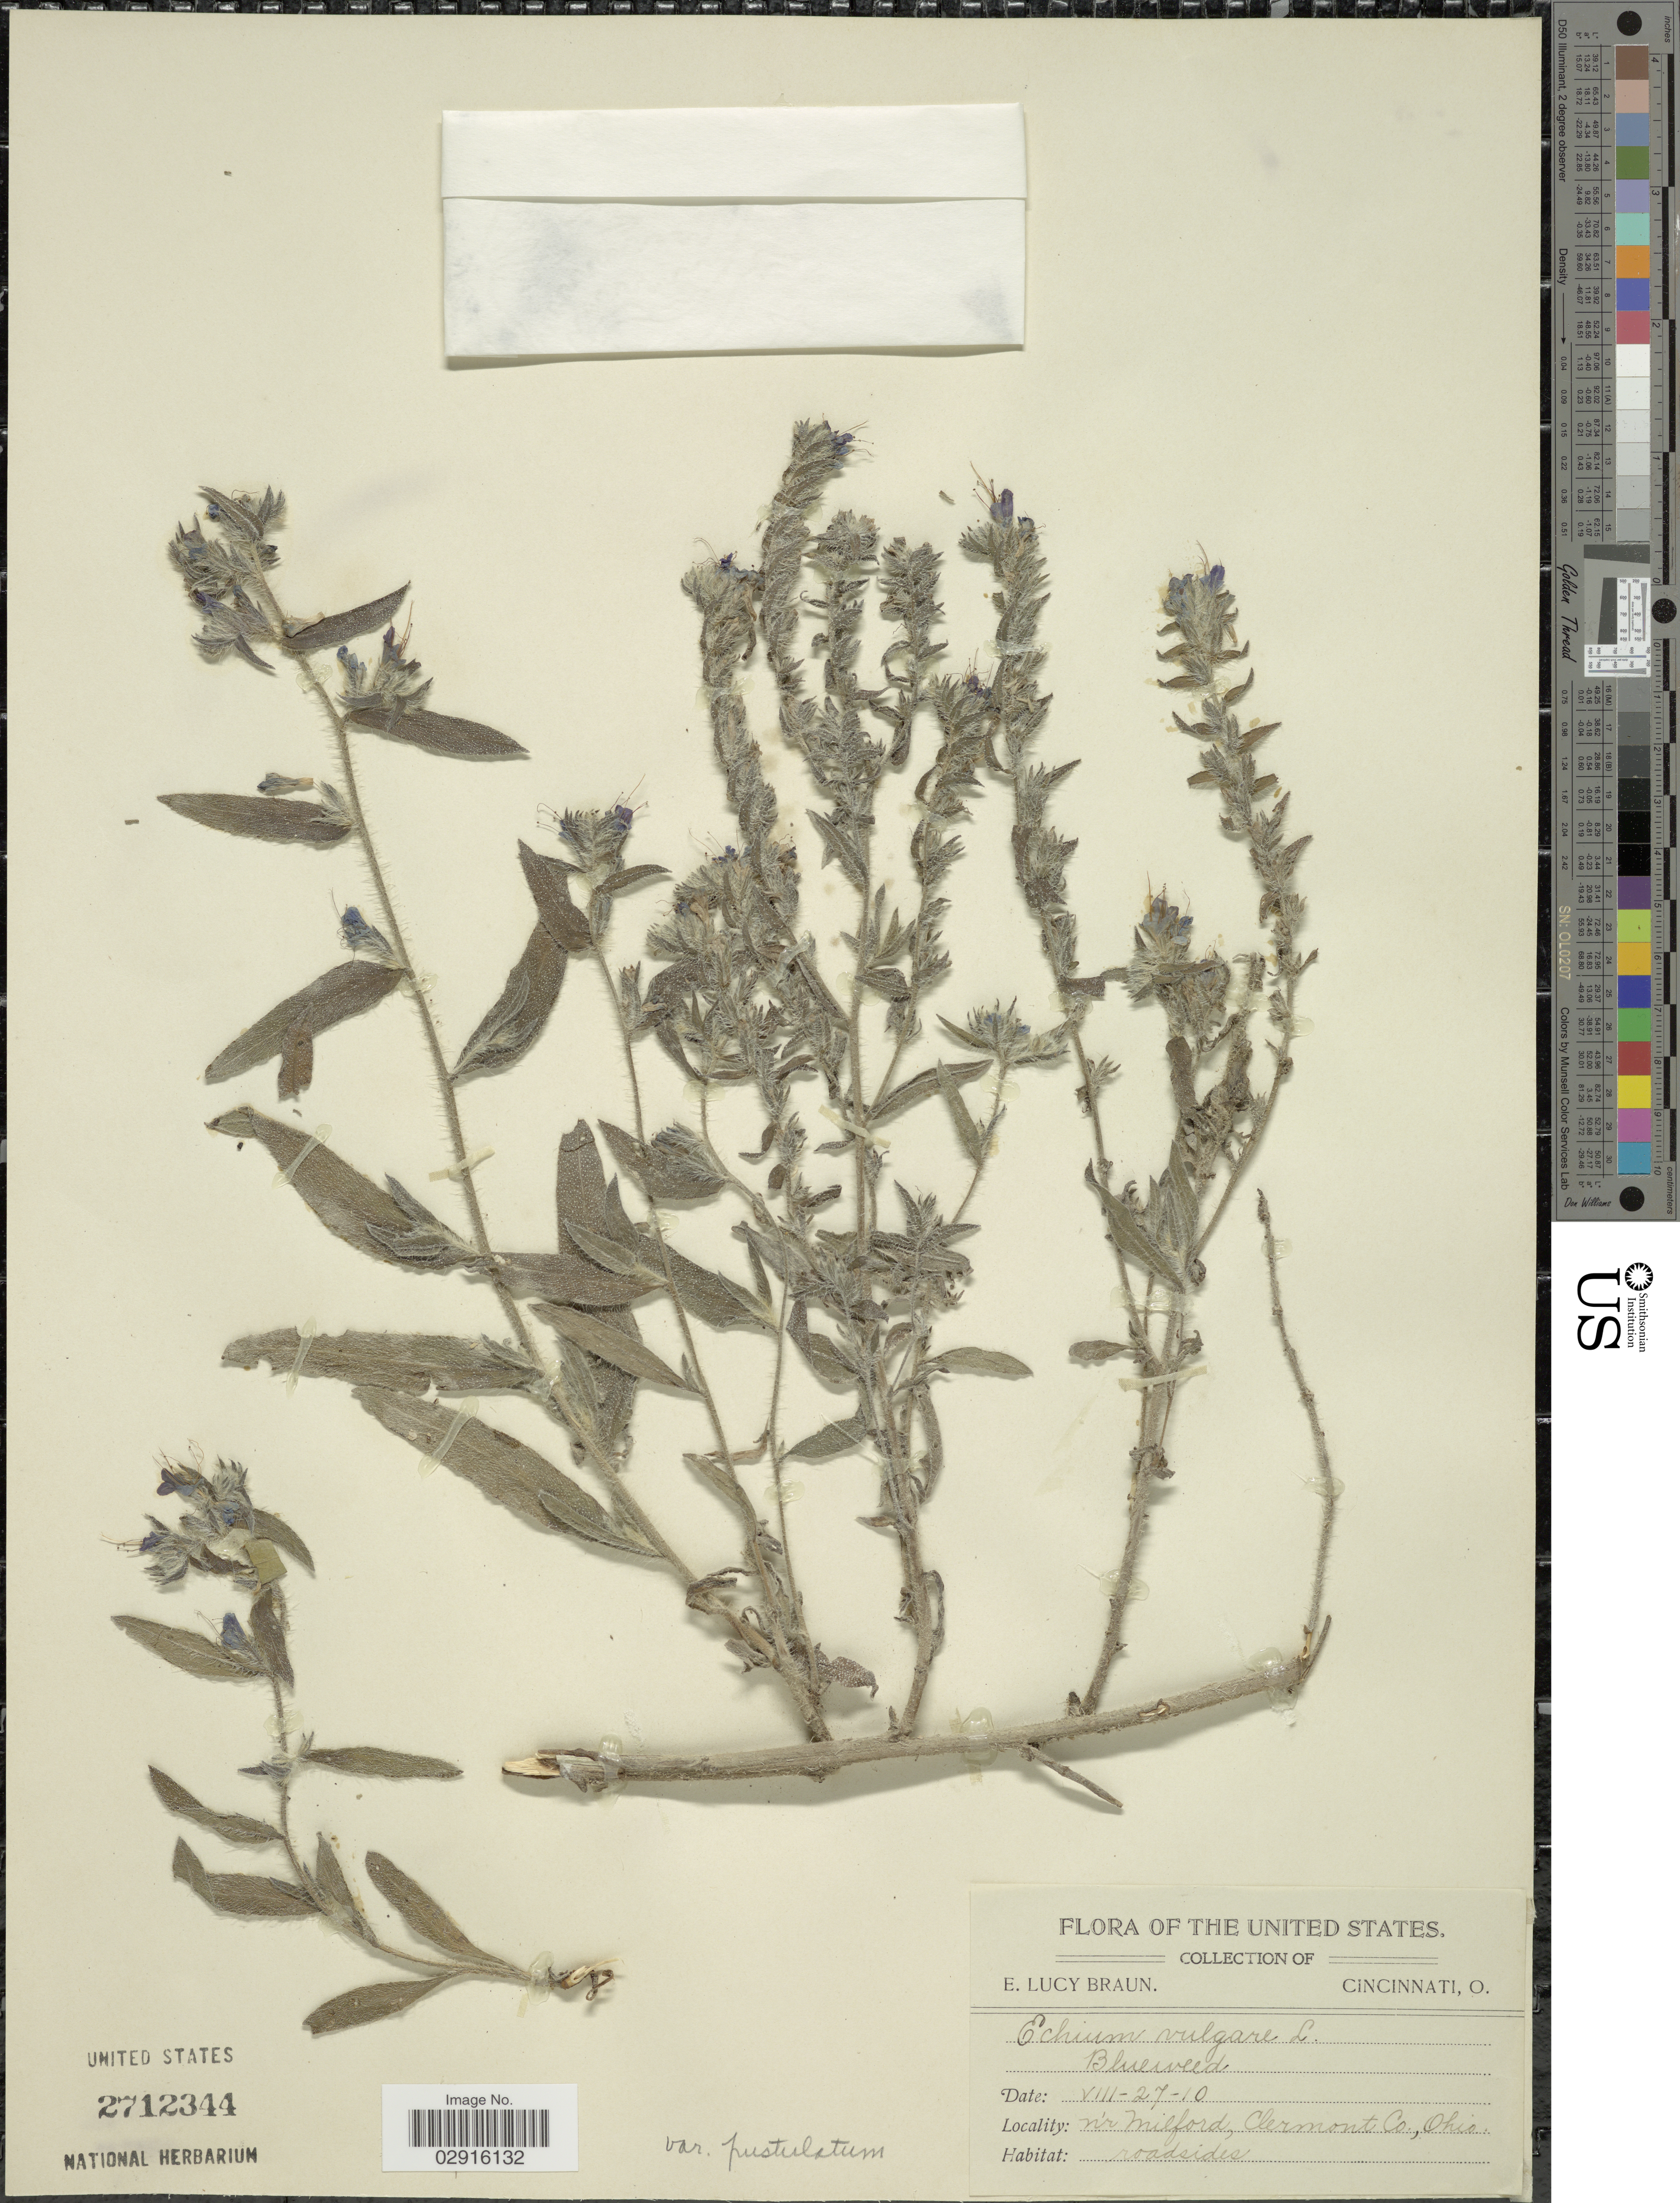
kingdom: Plantae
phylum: Tracheophyta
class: Magnoliopsida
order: Boraginales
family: Boraginaceae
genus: Echium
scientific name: Echium vulgare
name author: L.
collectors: E. L. Braun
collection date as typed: Transcribed d/m/y: 27/8/10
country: United States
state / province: Ohio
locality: Nr Milford, Clermont Co., Ohio. Roadside.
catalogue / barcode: US 2712344